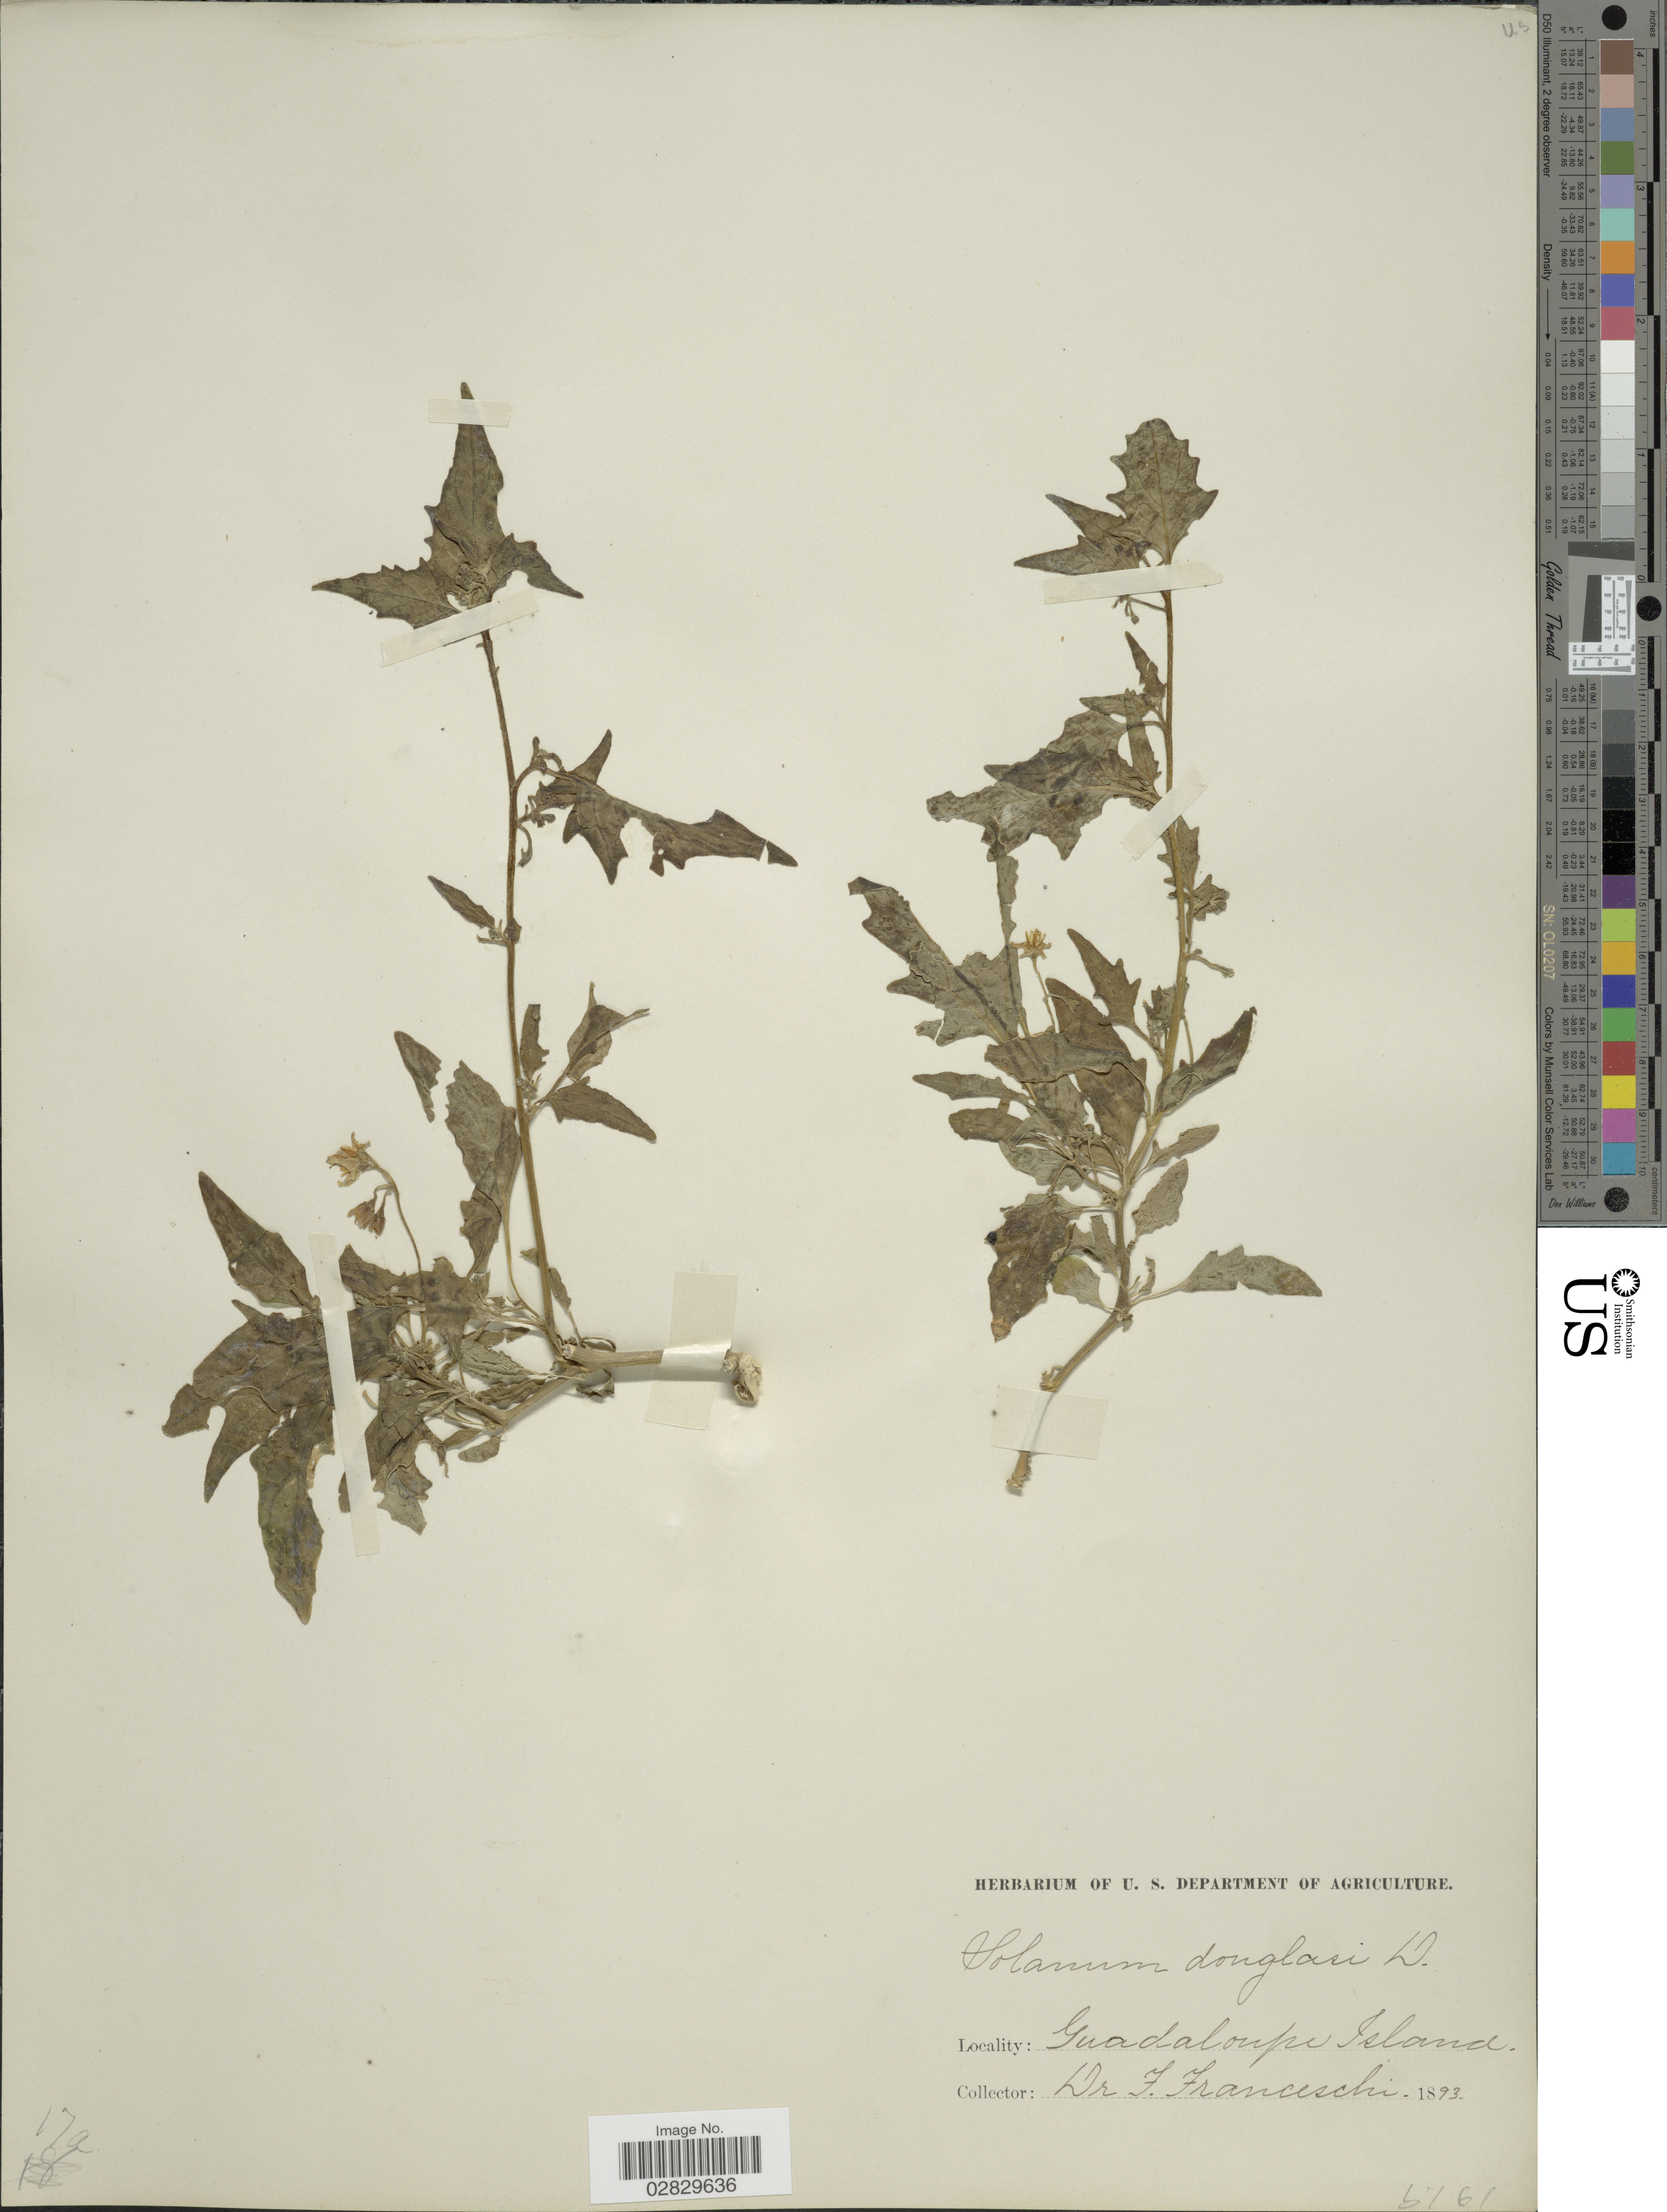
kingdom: Plantae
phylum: Tracheophyta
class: Magnoliopsida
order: Solanales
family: Solanaceae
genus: Solanum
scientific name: Solanum douglasii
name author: Dunal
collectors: F. Franceschi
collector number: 5761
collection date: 1893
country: Mexico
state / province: Baja California Norte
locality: Guadaloupe Island.